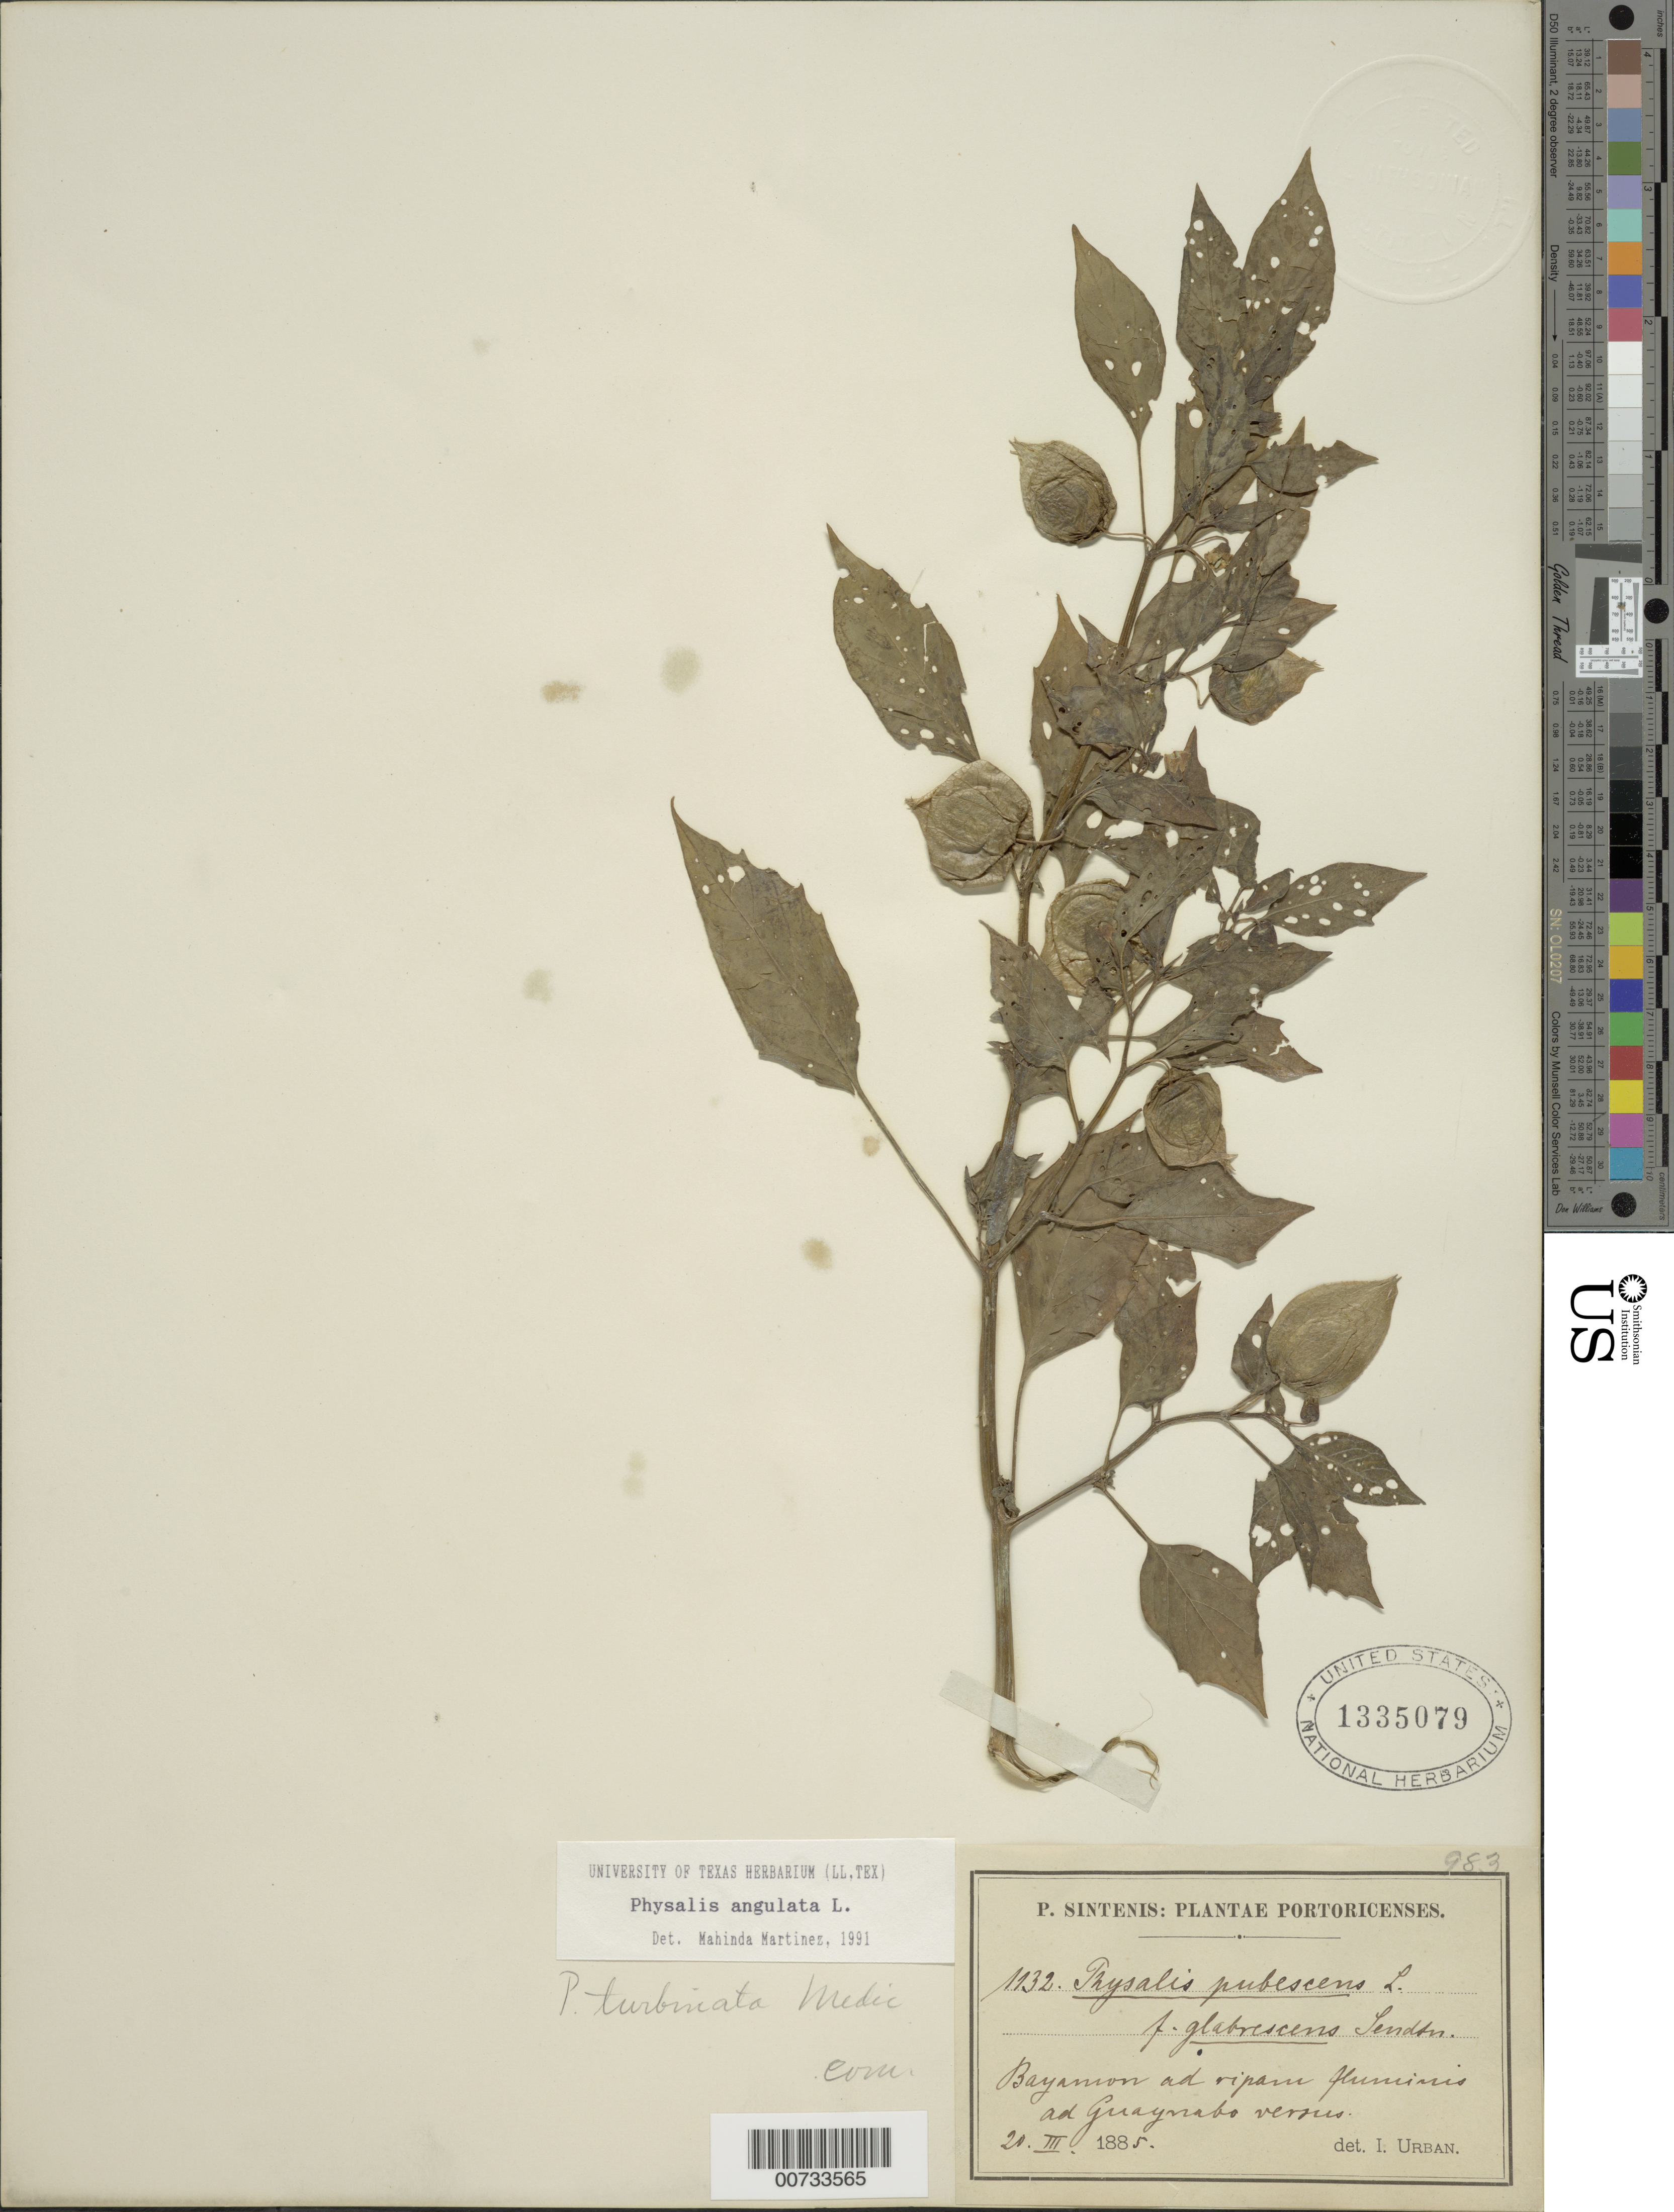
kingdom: Plantae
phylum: Tracheophyta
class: Magnoliopsida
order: Solanales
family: Solanaceae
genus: Physalis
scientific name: Physalis angulata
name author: L.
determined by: Martinez, M.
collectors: P. Sintenis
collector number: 1132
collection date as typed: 20 Mar 1885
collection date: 1885-03-20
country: Puerto Rico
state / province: Bayamón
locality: Bayamon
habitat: Ad ripam fluminis ad Guayanabo versus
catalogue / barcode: US 1335079